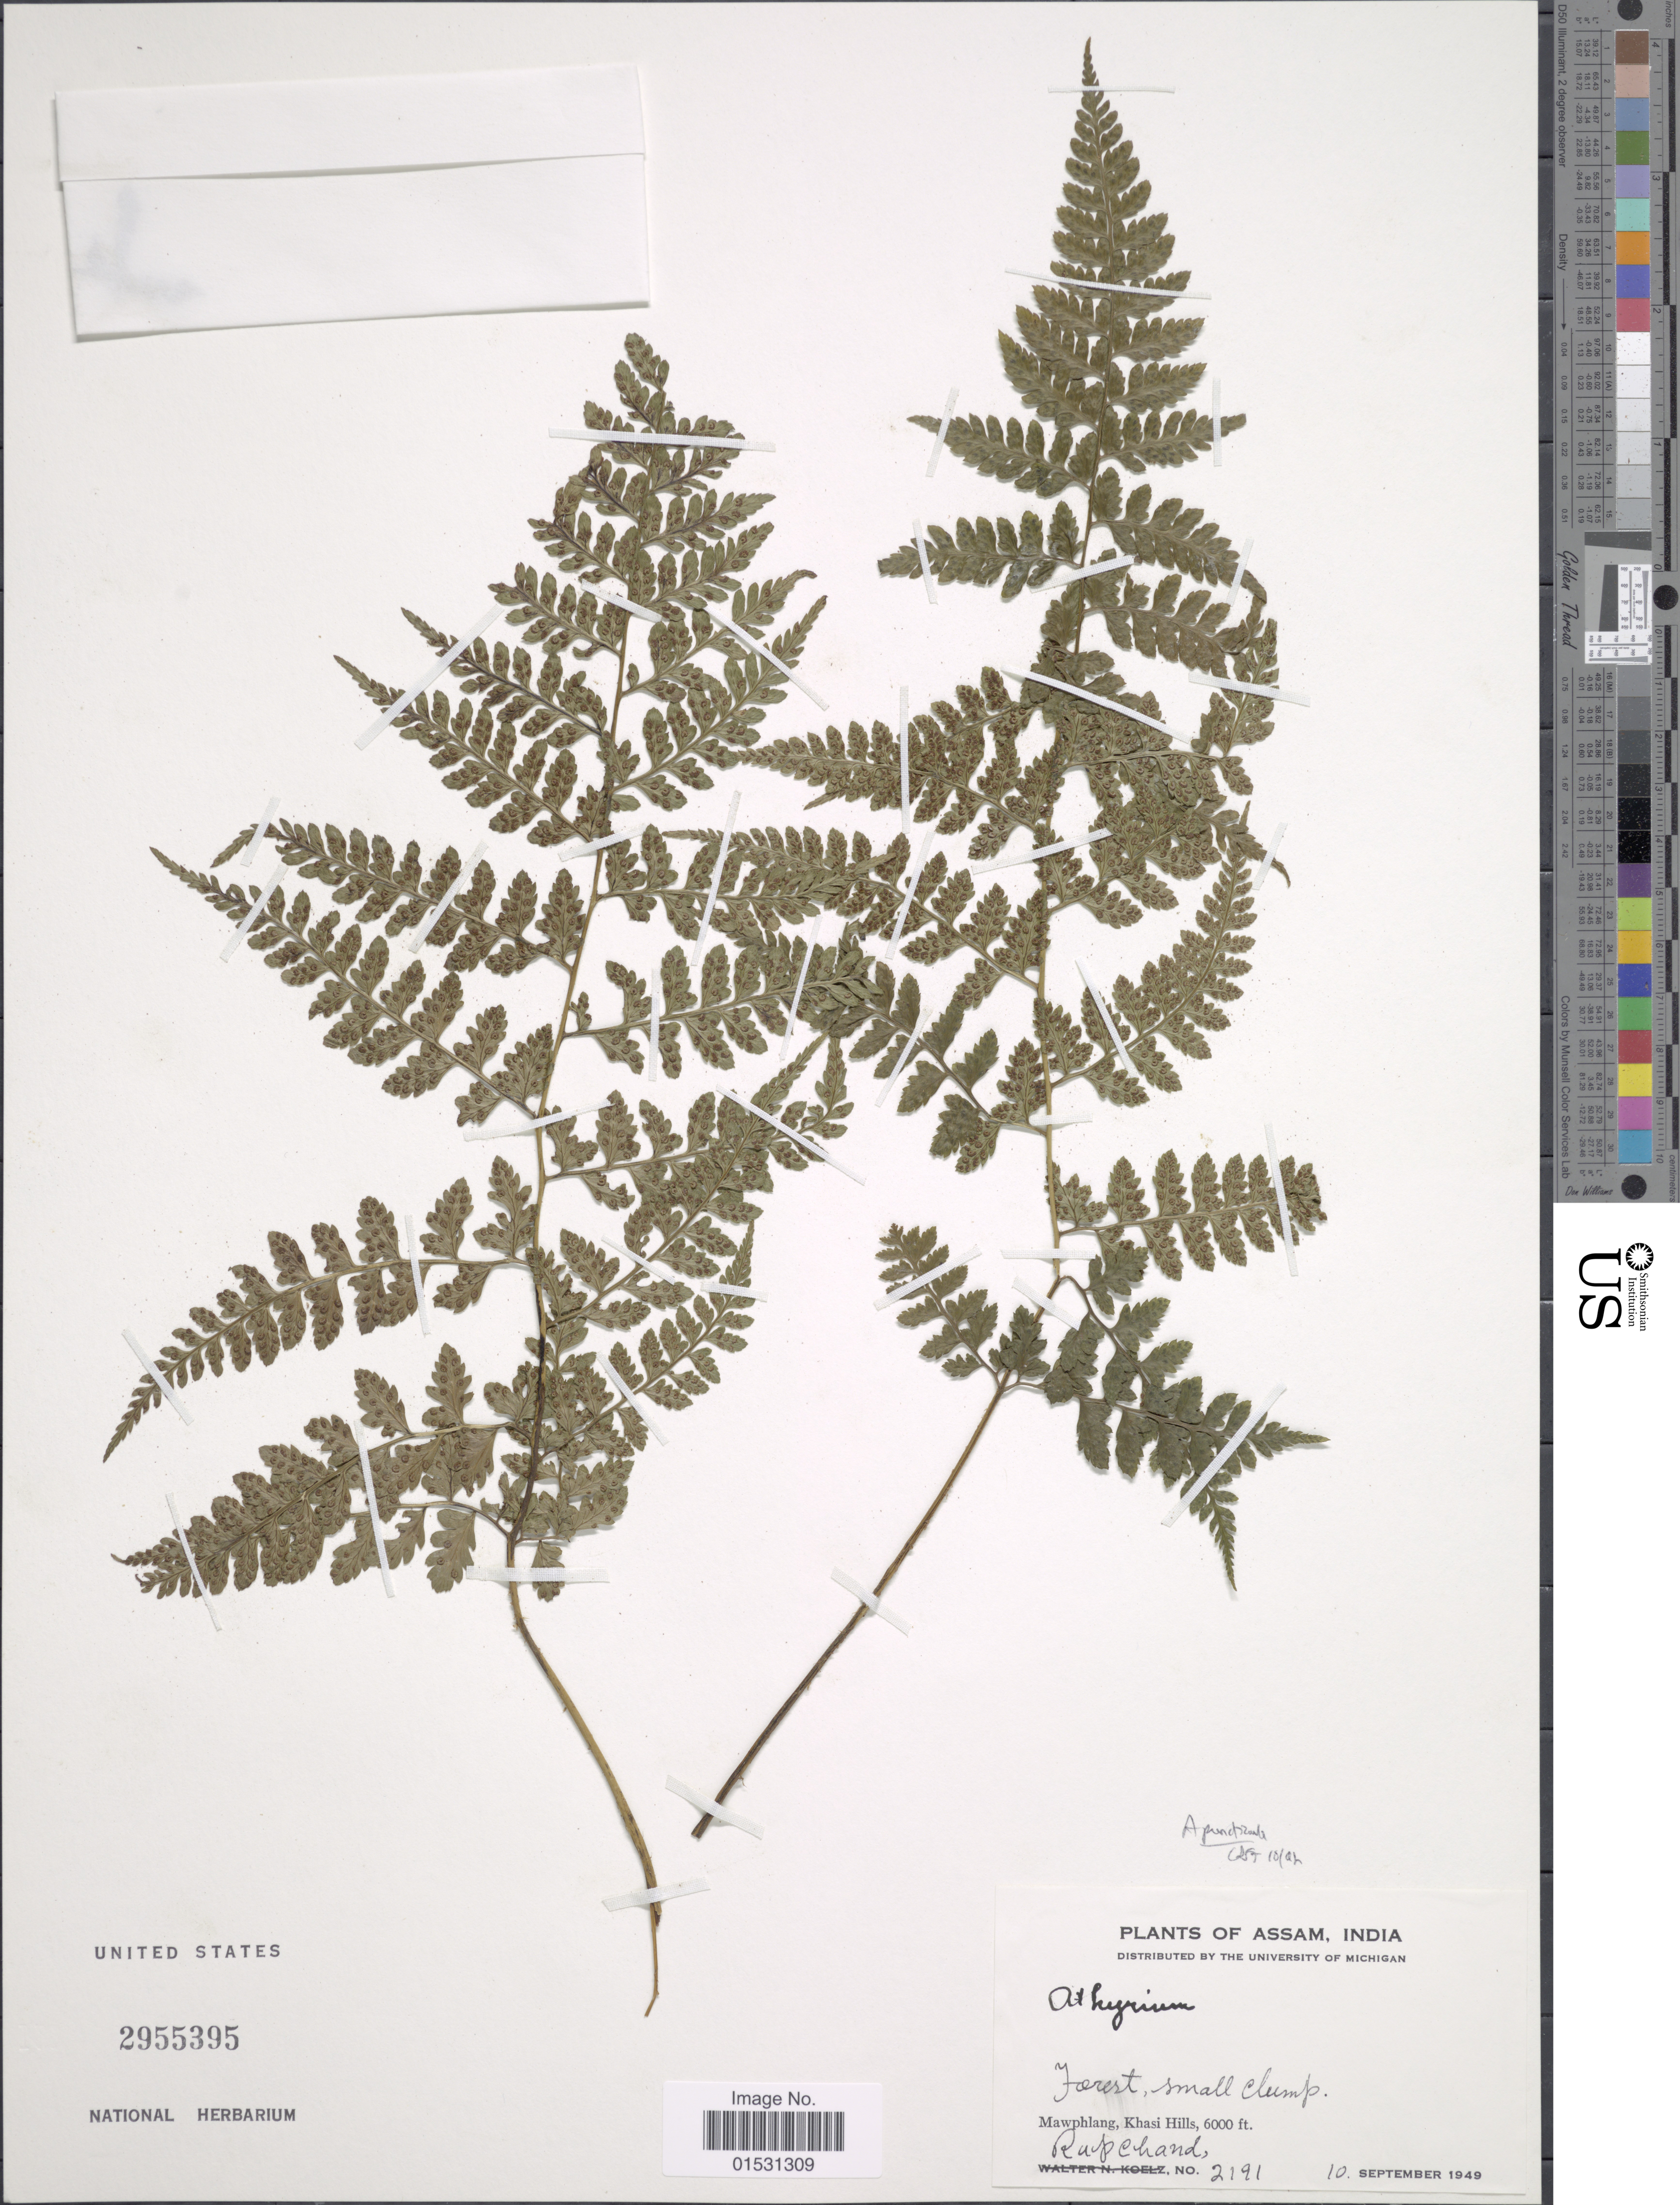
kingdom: Plantae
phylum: Tracheophyta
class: Polypodiopsida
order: Polypodiales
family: Athyriaceae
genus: Athyrium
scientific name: Athyrium sp.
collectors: R. Chand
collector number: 2191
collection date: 1949-09-10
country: India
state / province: Meghalaya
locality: Mawphlang, Khasi Hills.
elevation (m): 1829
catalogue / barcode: US 2955395